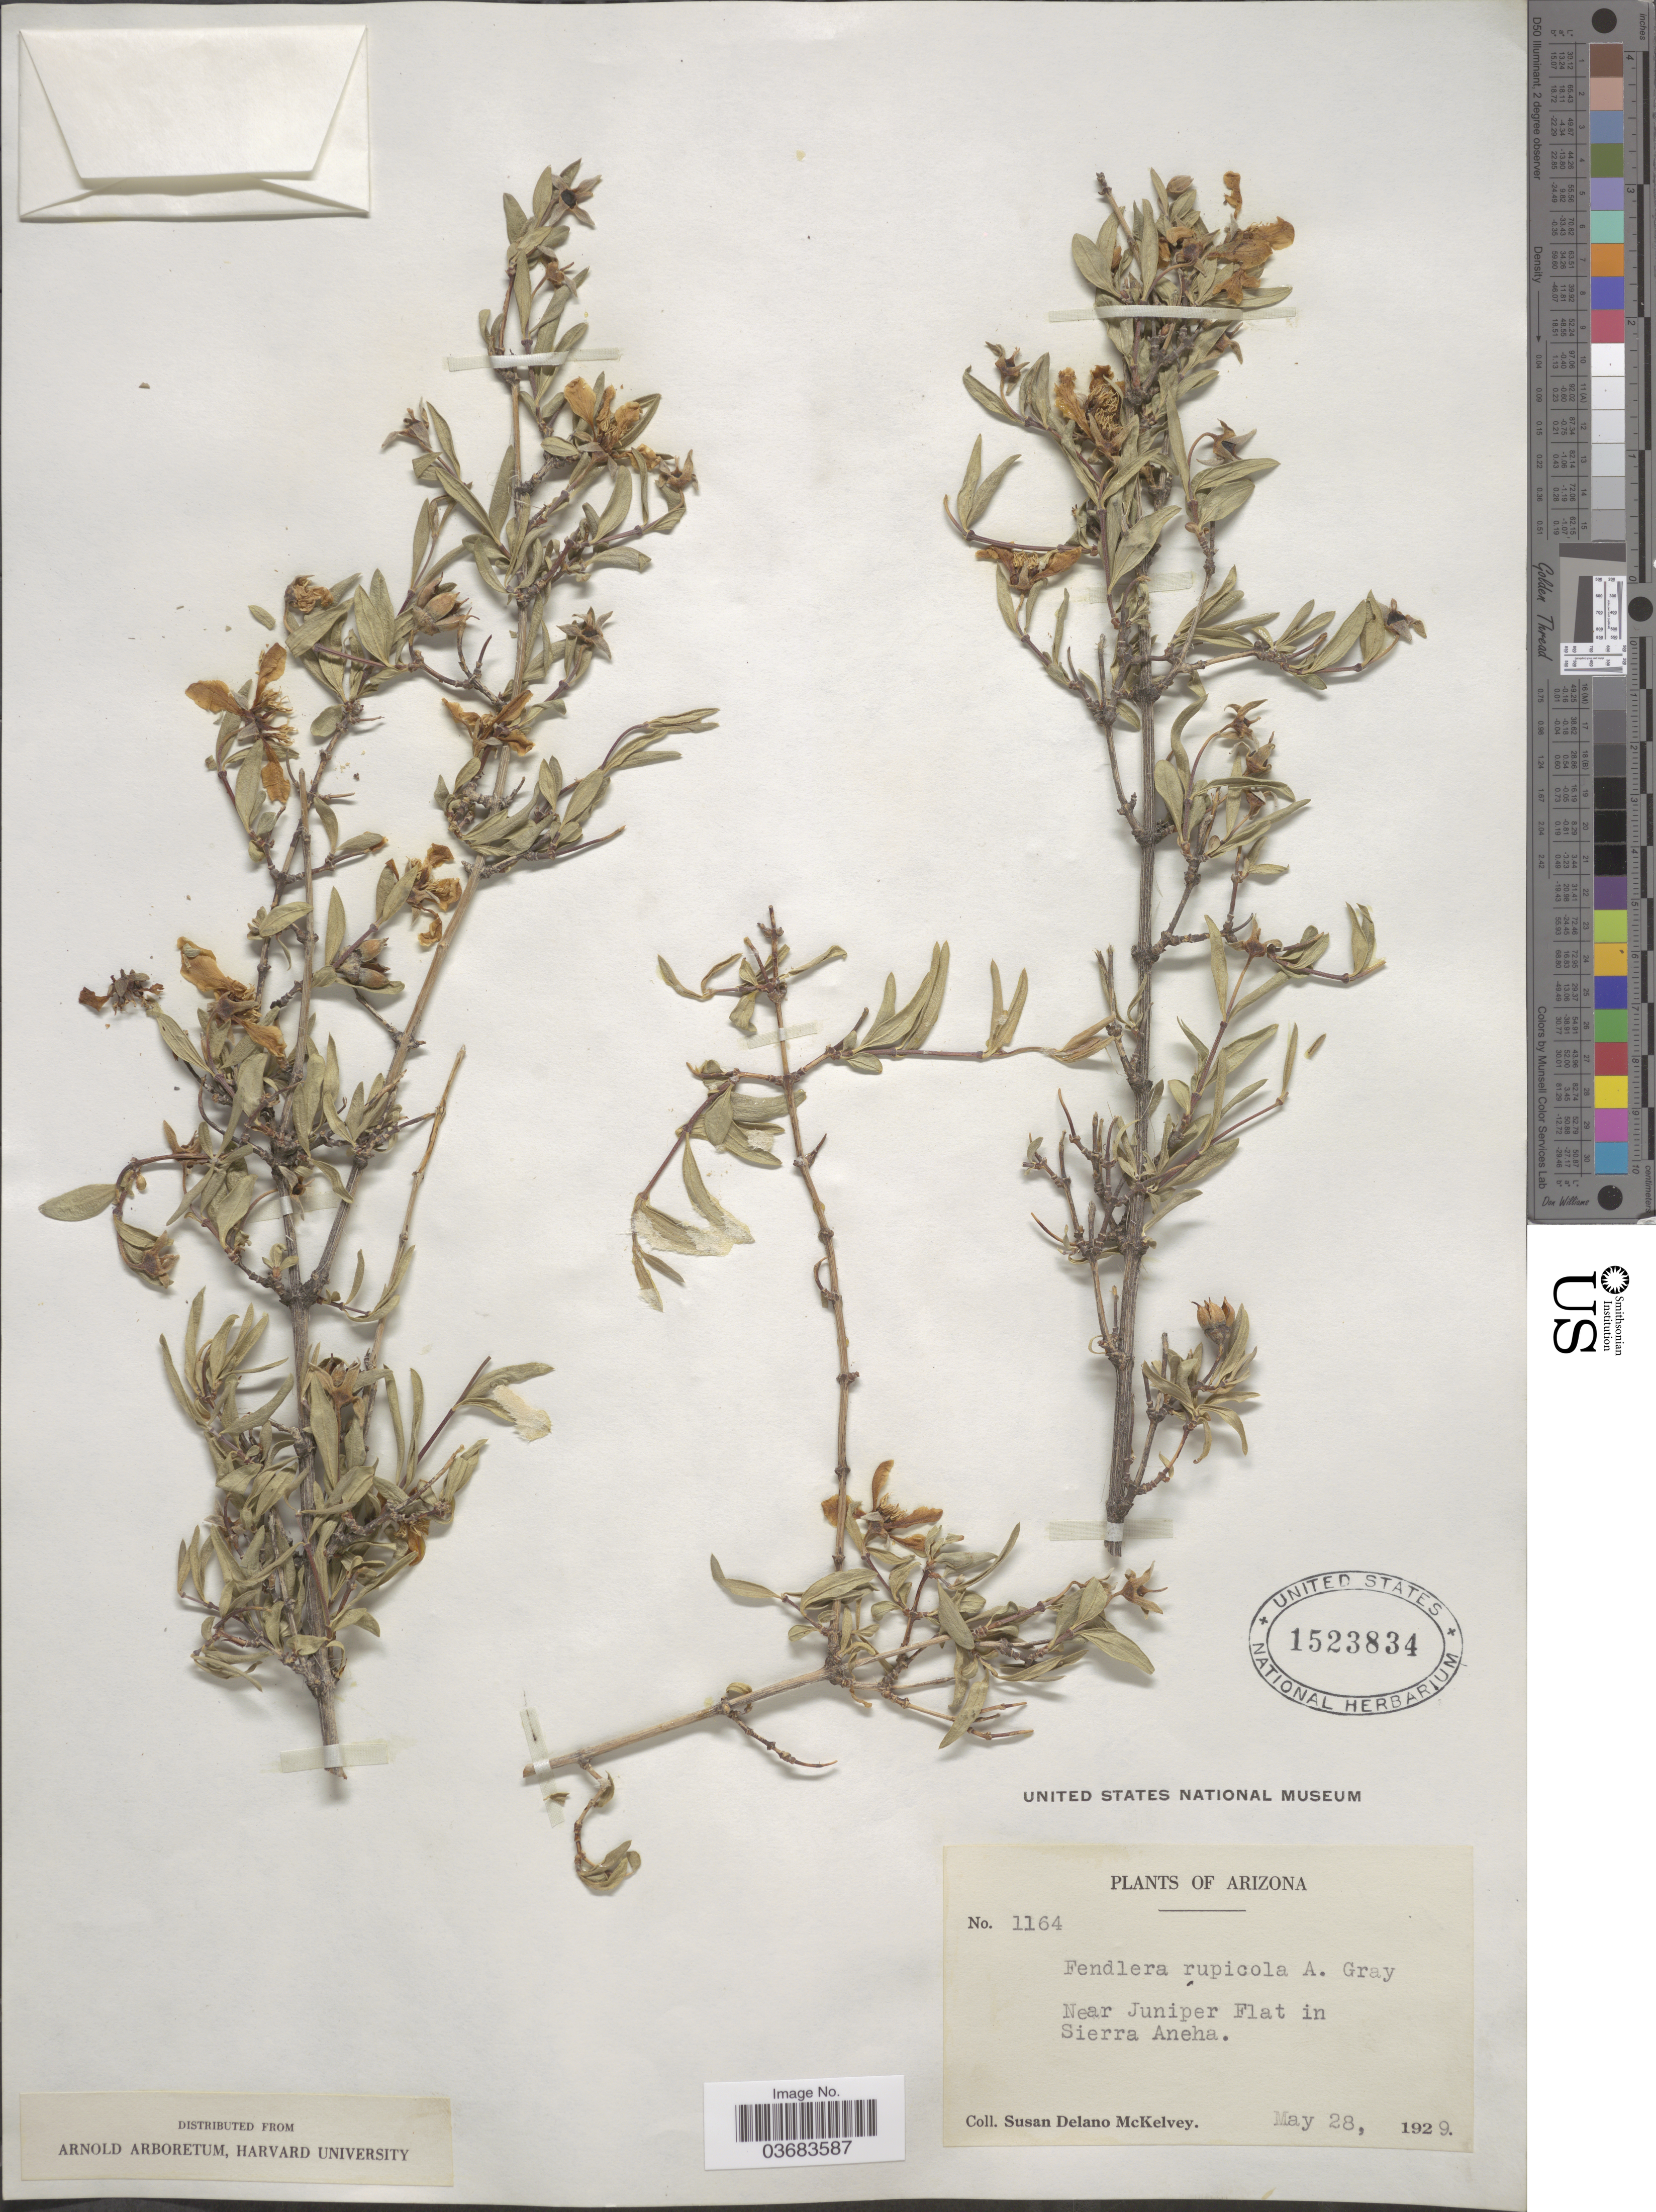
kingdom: Plantae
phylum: Tracheophyta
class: Magnoliopsida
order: Cornales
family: Hydrangeaceae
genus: Fendlera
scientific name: Fendlera rupicola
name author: Englem. & A. Gray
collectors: S. A. McKelvey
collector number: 1164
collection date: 1929-05-28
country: United States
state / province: Arizona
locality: Near Juniper Flat in Sierra Aneha.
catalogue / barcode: US 1523834